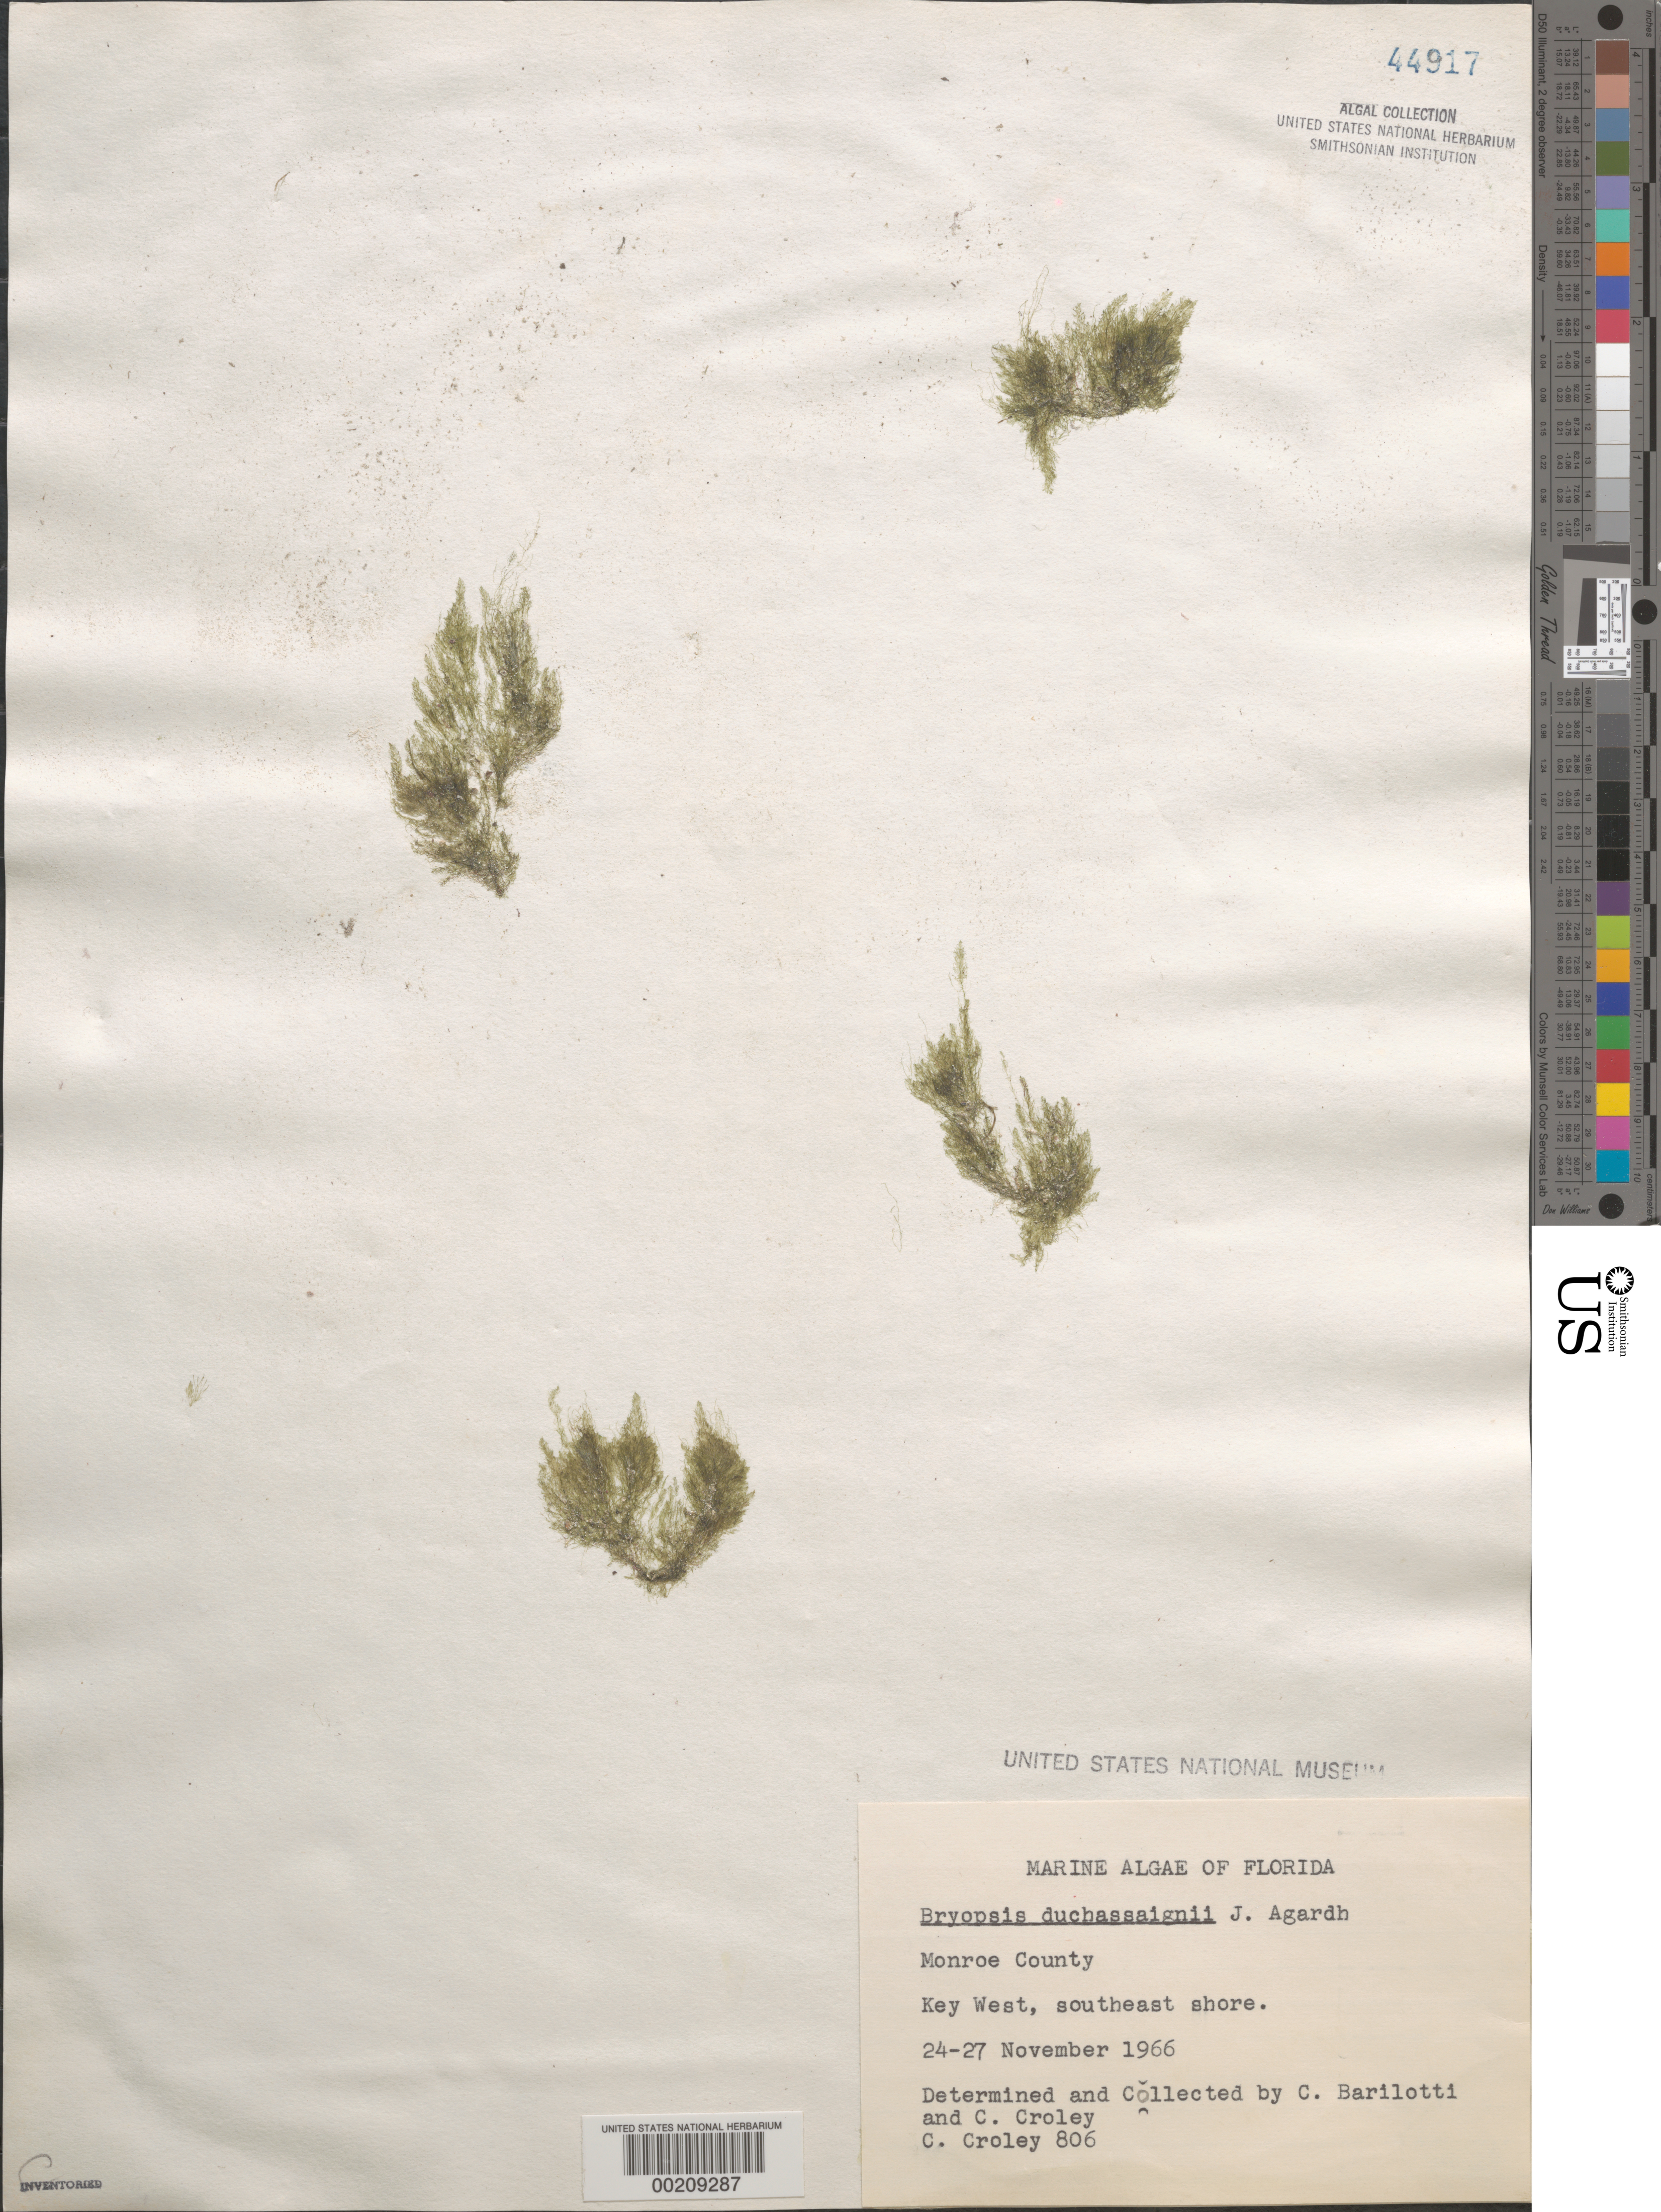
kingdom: Plantae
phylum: Chlorophyta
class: Ulvophyceae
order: Bryopsidales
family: Bryopsidaceae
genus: Trichosolen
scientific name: Trichosolen duchassaingii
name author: (J. Agardh) W.R. Taylor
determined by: Croley, F. C.; Barilotti, D. C.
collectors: D. C. Barilotti & F. C. Croley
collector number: FCC 806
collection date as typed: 24 Nov 1966 TO 27 Nov 1966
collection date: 1966-11-24/1966-11-27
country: United States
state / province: Florida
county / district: Monroe County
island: Key West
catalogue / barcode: US 44917